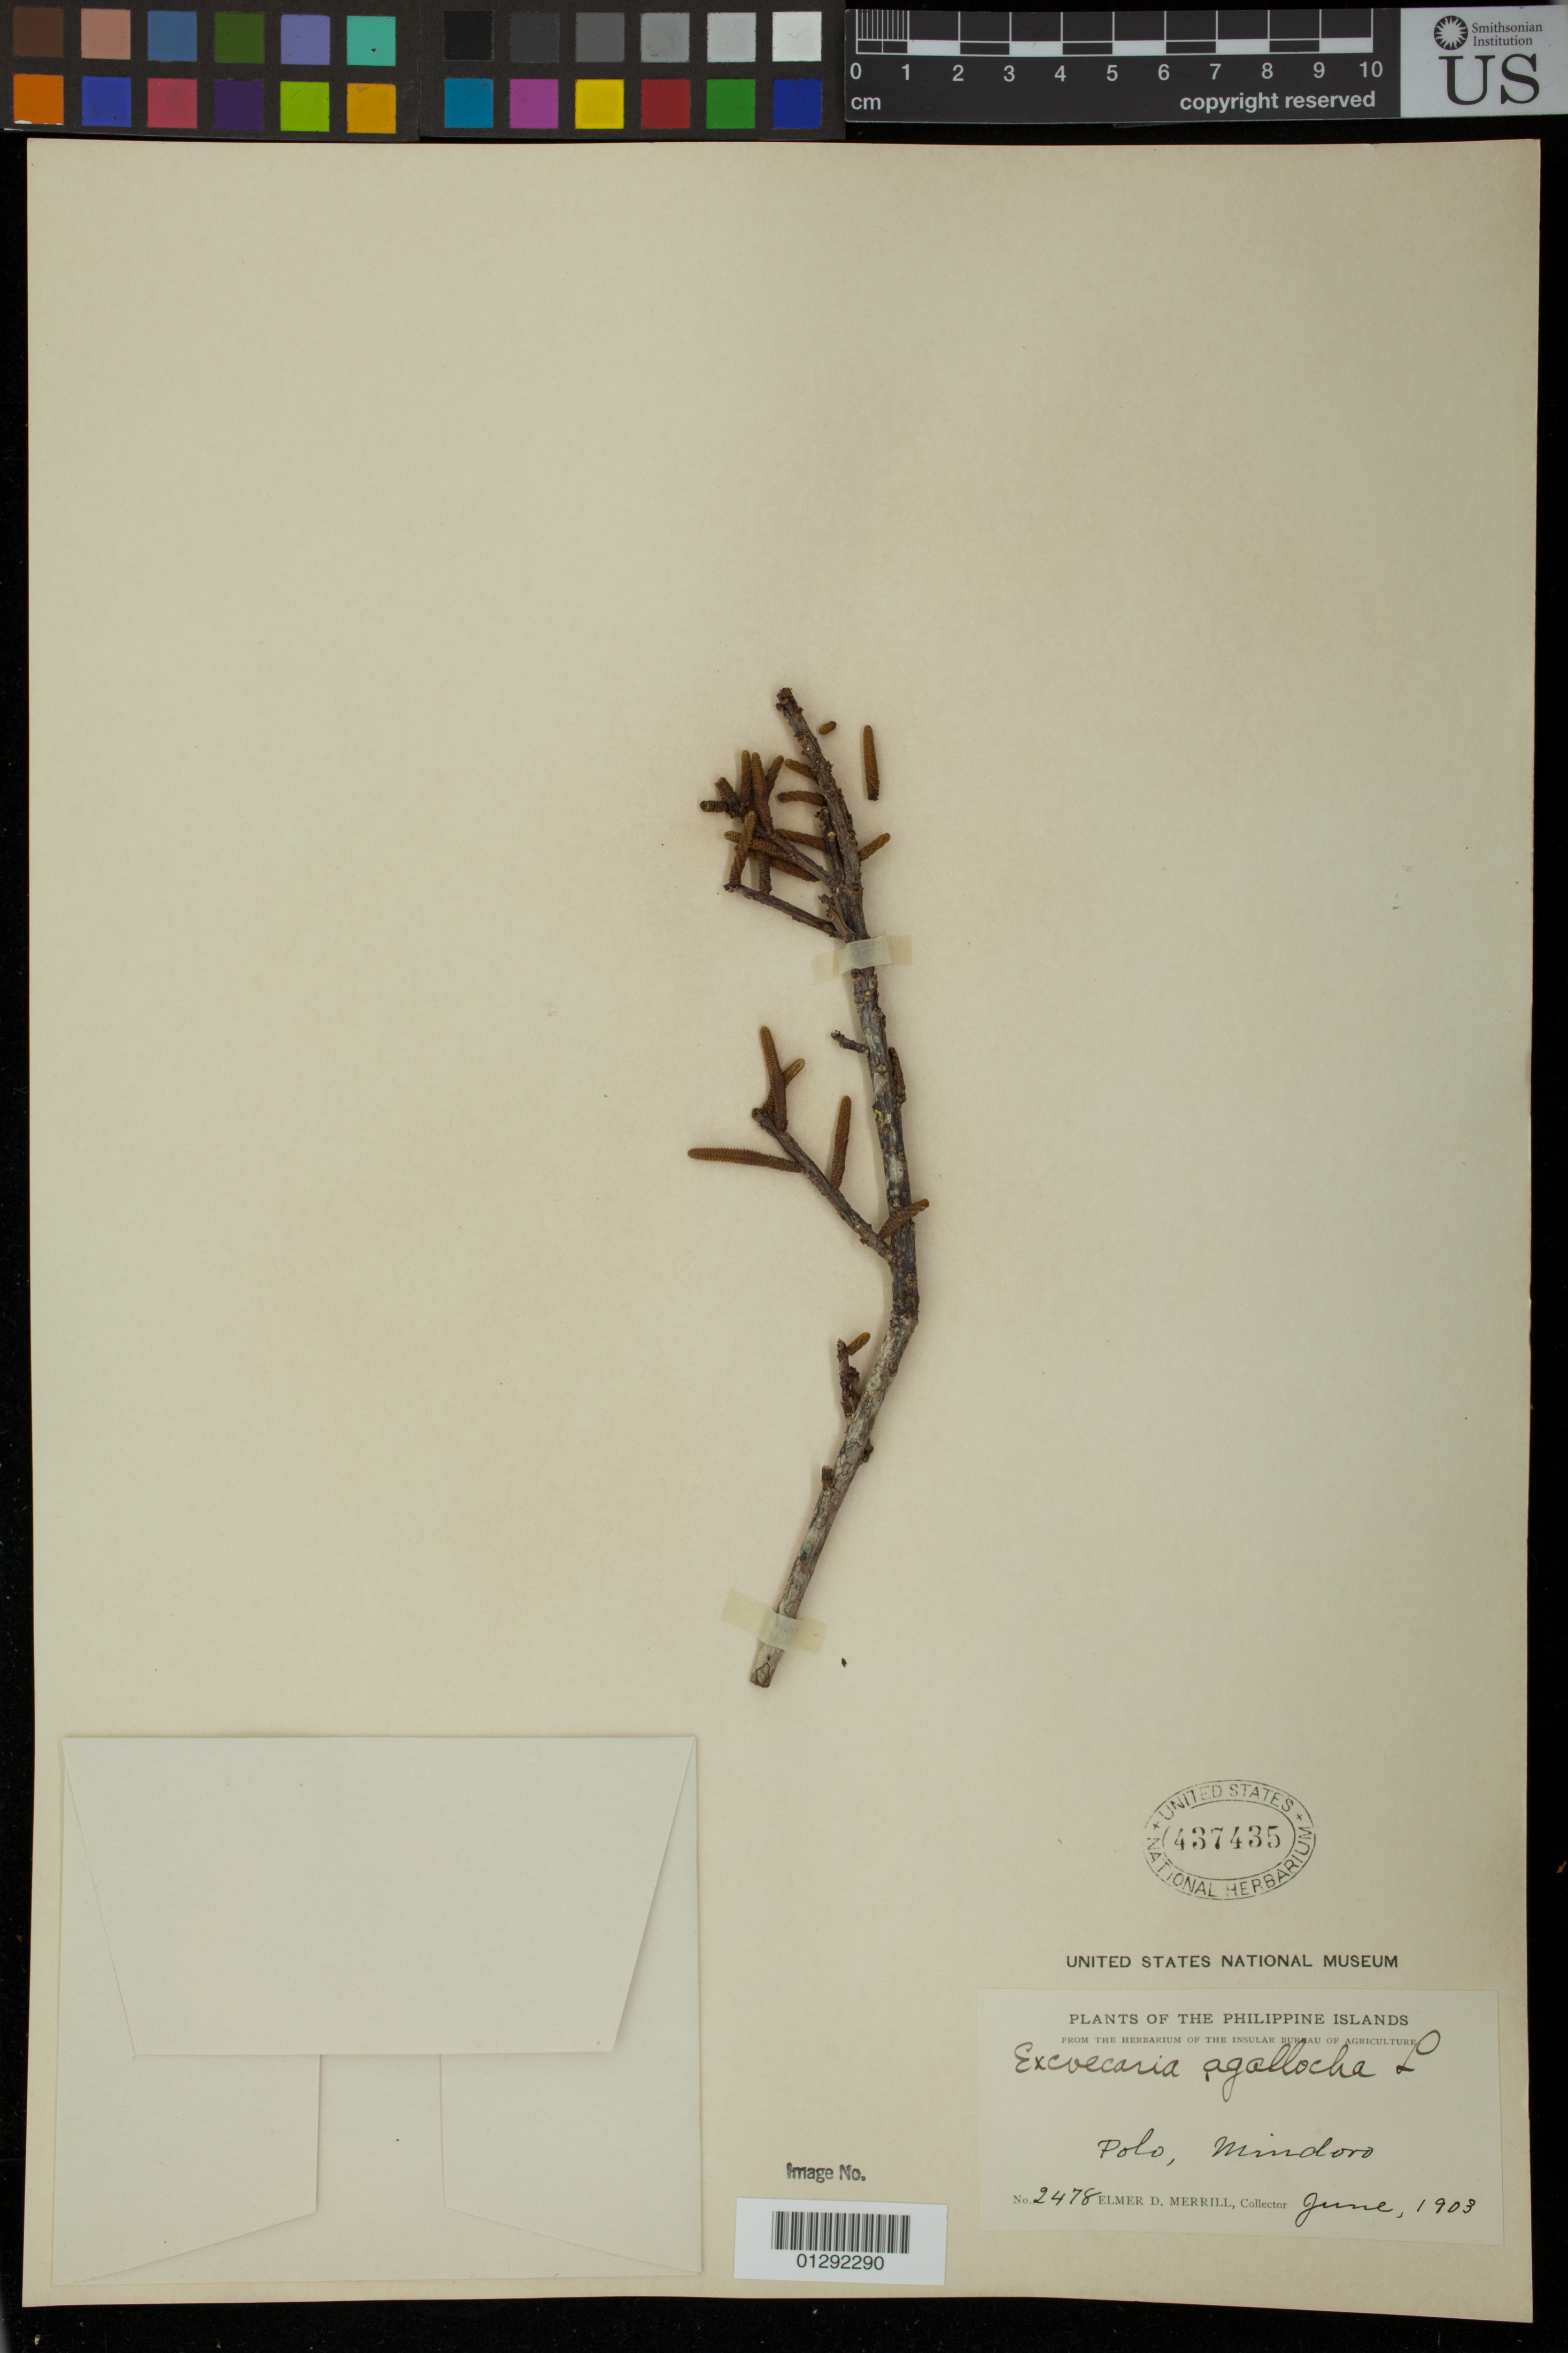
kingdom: Plantae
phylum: Tracheophyta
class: Magnoliopsida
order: Malpighiales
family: Euphorbiaceae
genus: Excoecaria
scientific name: Excoecaria agallocha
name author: L.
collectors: E. D. Merrill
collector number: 2478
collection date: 1903-06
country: Philippines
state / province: Mimaropa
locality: Polo, Mindoro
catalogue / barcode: US 437435